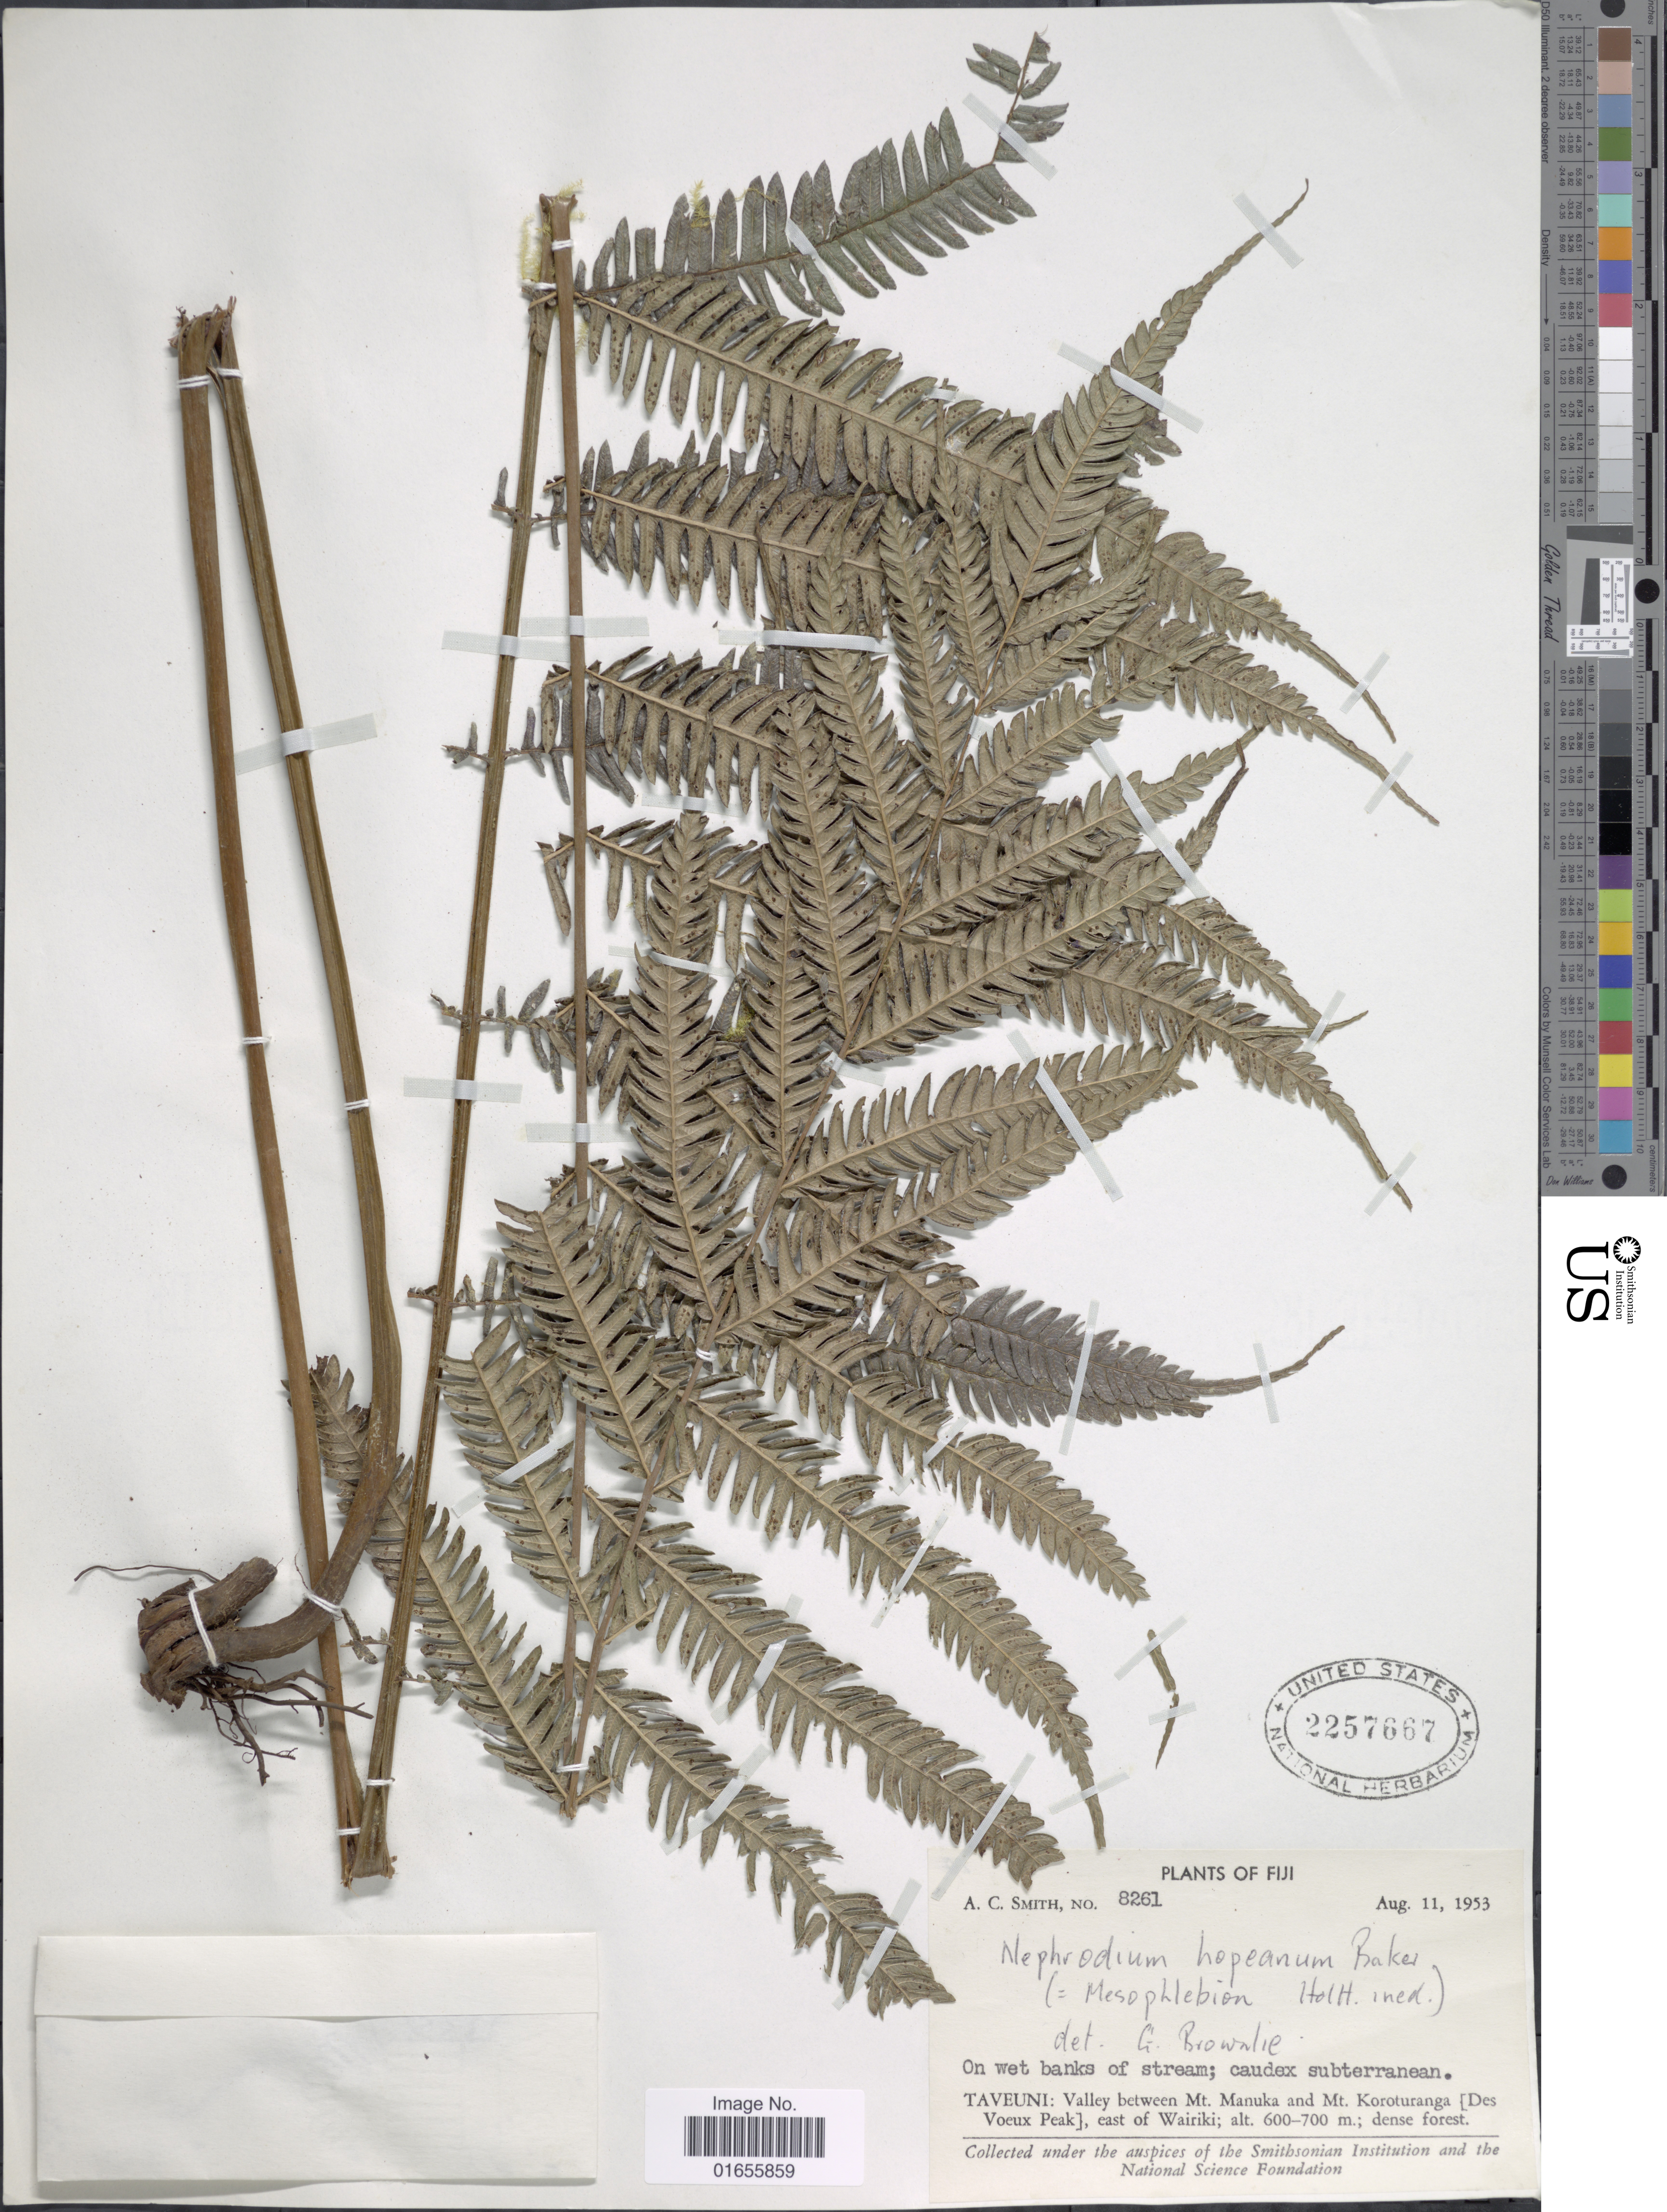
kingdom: Plantae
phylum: Tracheophyta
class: Polypodiopsida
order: Polypodiales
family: Thelypteridaceae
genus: Plesioneuron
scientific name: Plesioneuron hopeanum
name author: (Baker) Holttum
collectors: A. C. Smith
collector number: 8261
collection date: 1953-08-11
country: Fiji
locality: Taveuni: Valley between Mt. Manuka and Mt. Koroturanga (Des Voeuxz Peak), east of Wairiki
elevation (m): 600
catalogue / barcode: US 2257667